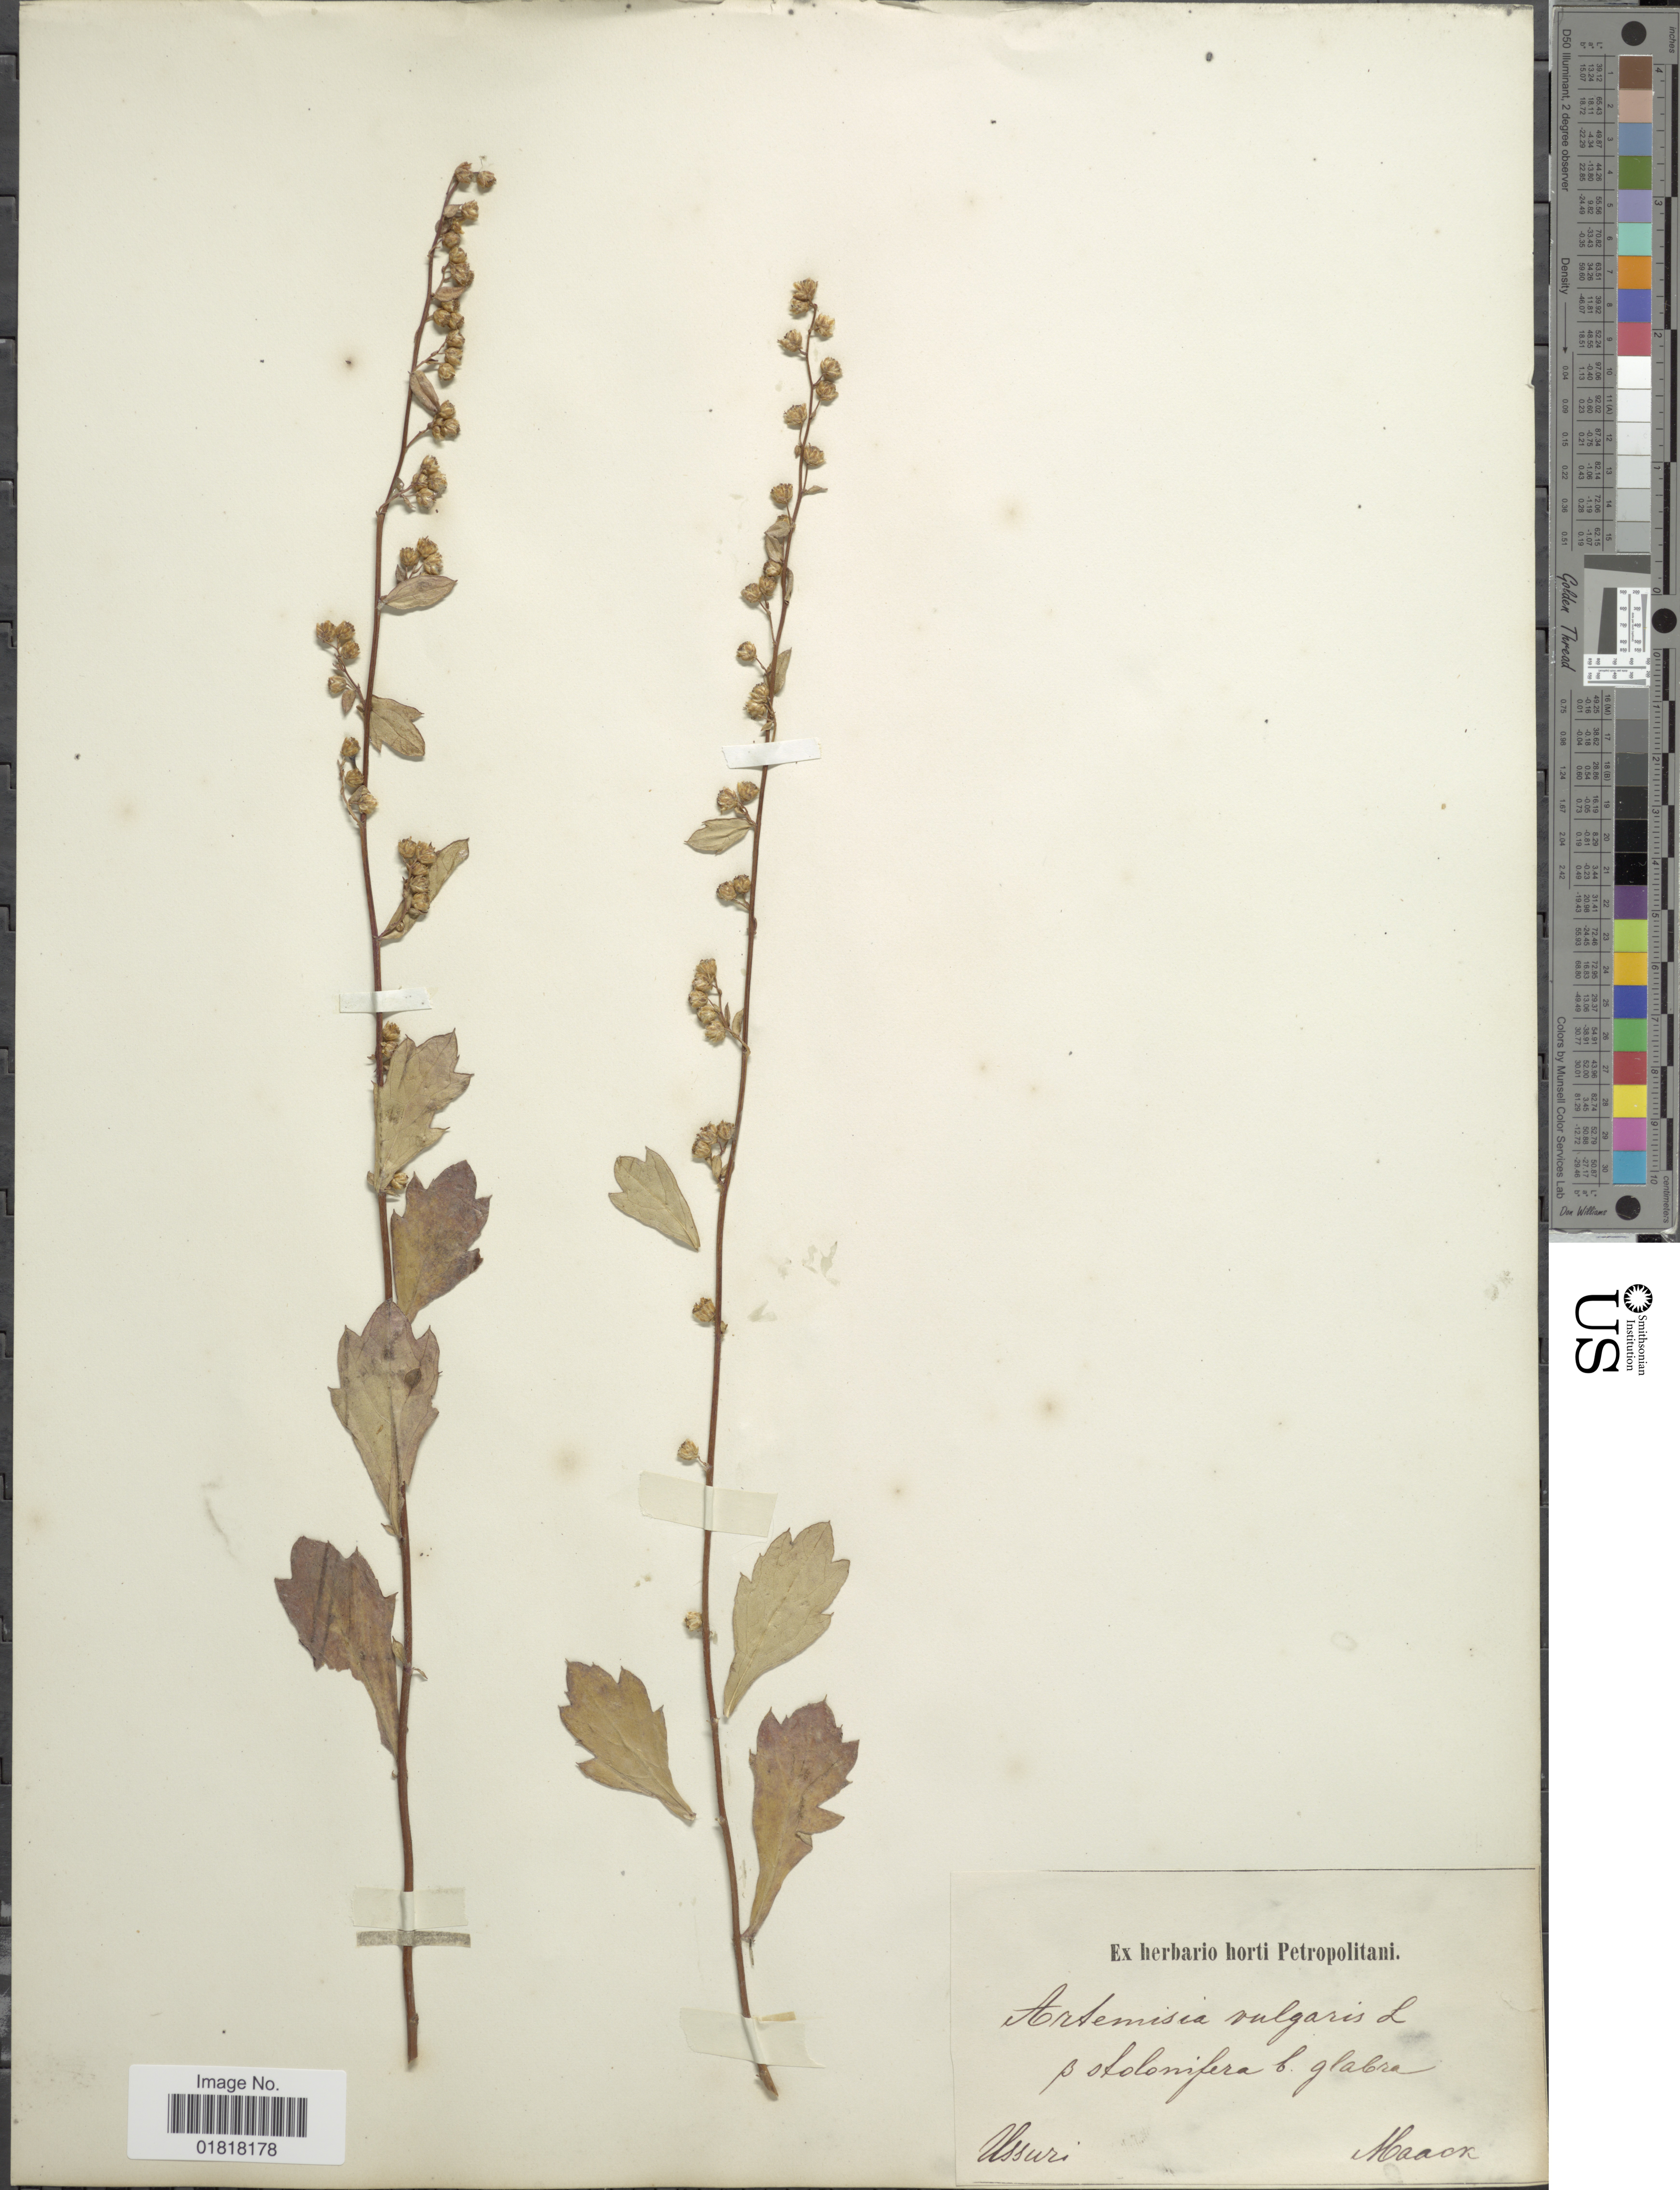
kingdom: Plantae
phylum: Tracheophyta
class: Magnoliopsida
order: Asterales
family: Asteraceae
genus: Artemisia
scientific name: Artemisia vulgaris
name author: L.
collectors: R. K. Maack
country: Russian Federation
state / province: Khabarovsk/Primorsky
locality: Ussuri